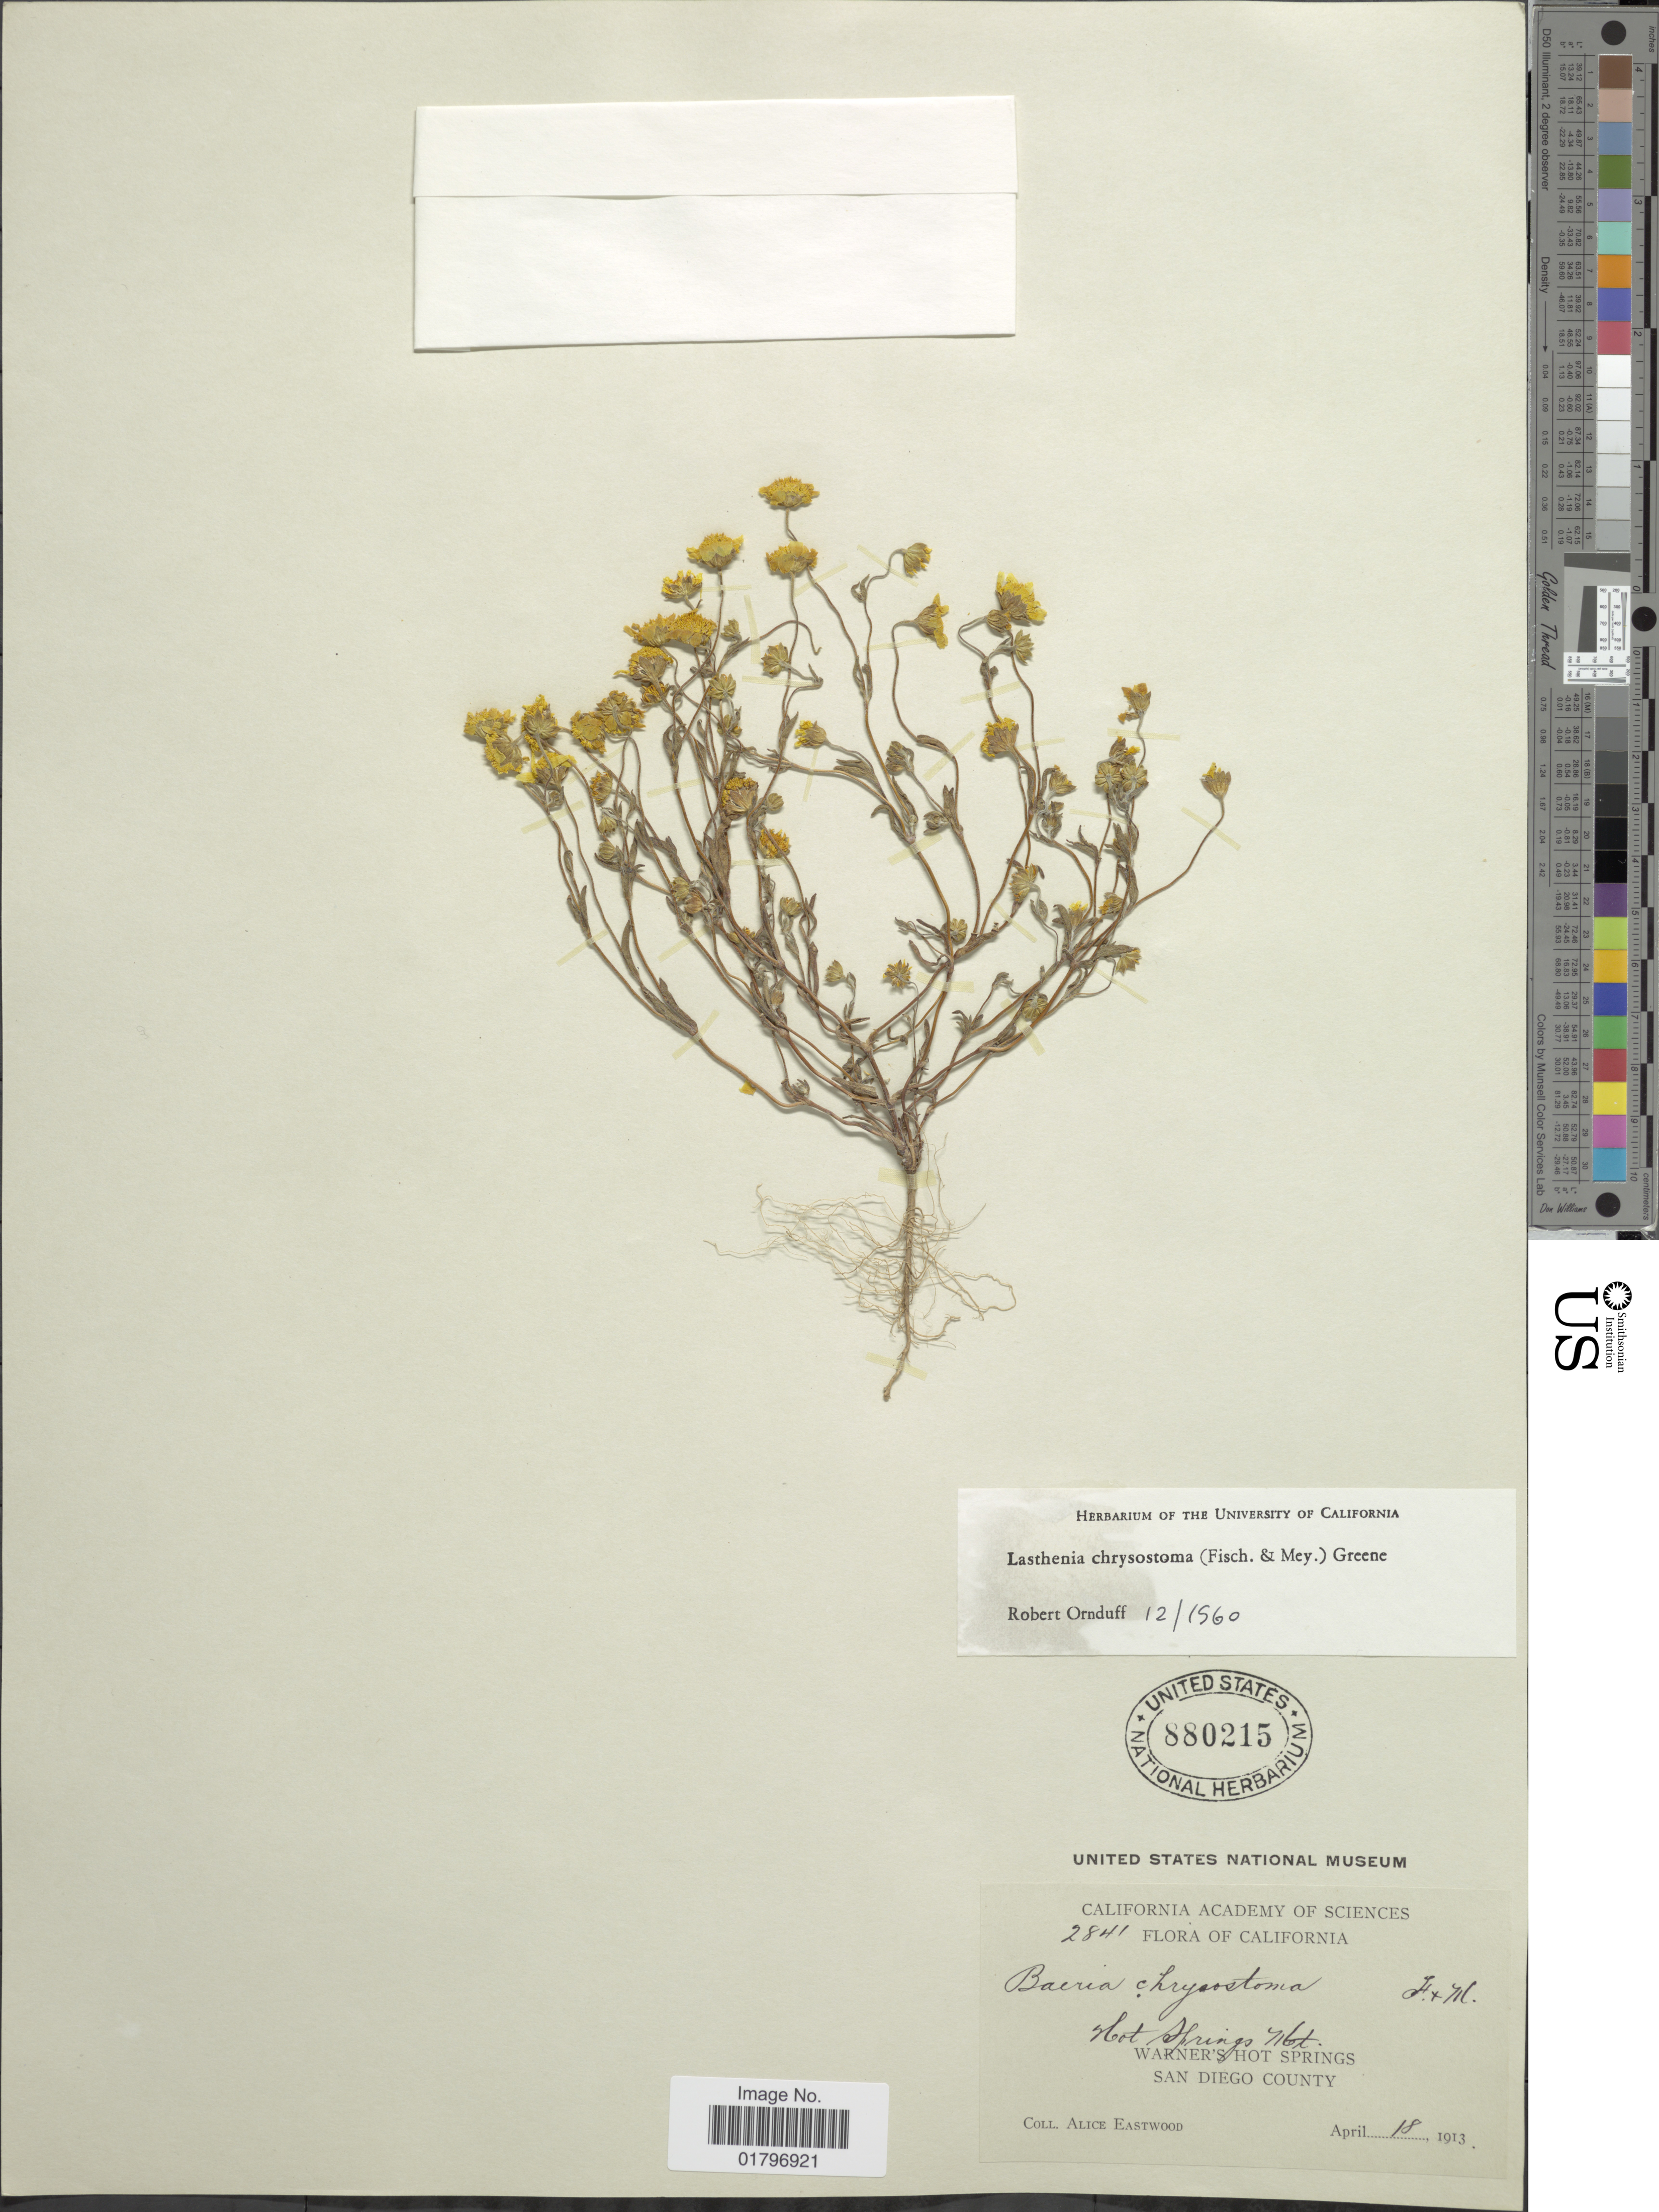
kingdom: Plantae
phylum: Tracheophyta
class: Magnoliopsida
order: Asterales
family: Asteraceae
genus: Lasthenia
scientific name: Lasthenia chrysostoma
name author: (Fisch. & C.A. Mey.) Greene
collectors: A. Eastwood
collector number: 2841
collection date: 1913-04-18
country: United States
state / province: California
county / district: San Diego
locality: Hot Springs Hot. Warner's Hot Springs. San Diego County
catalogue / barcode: US 880215